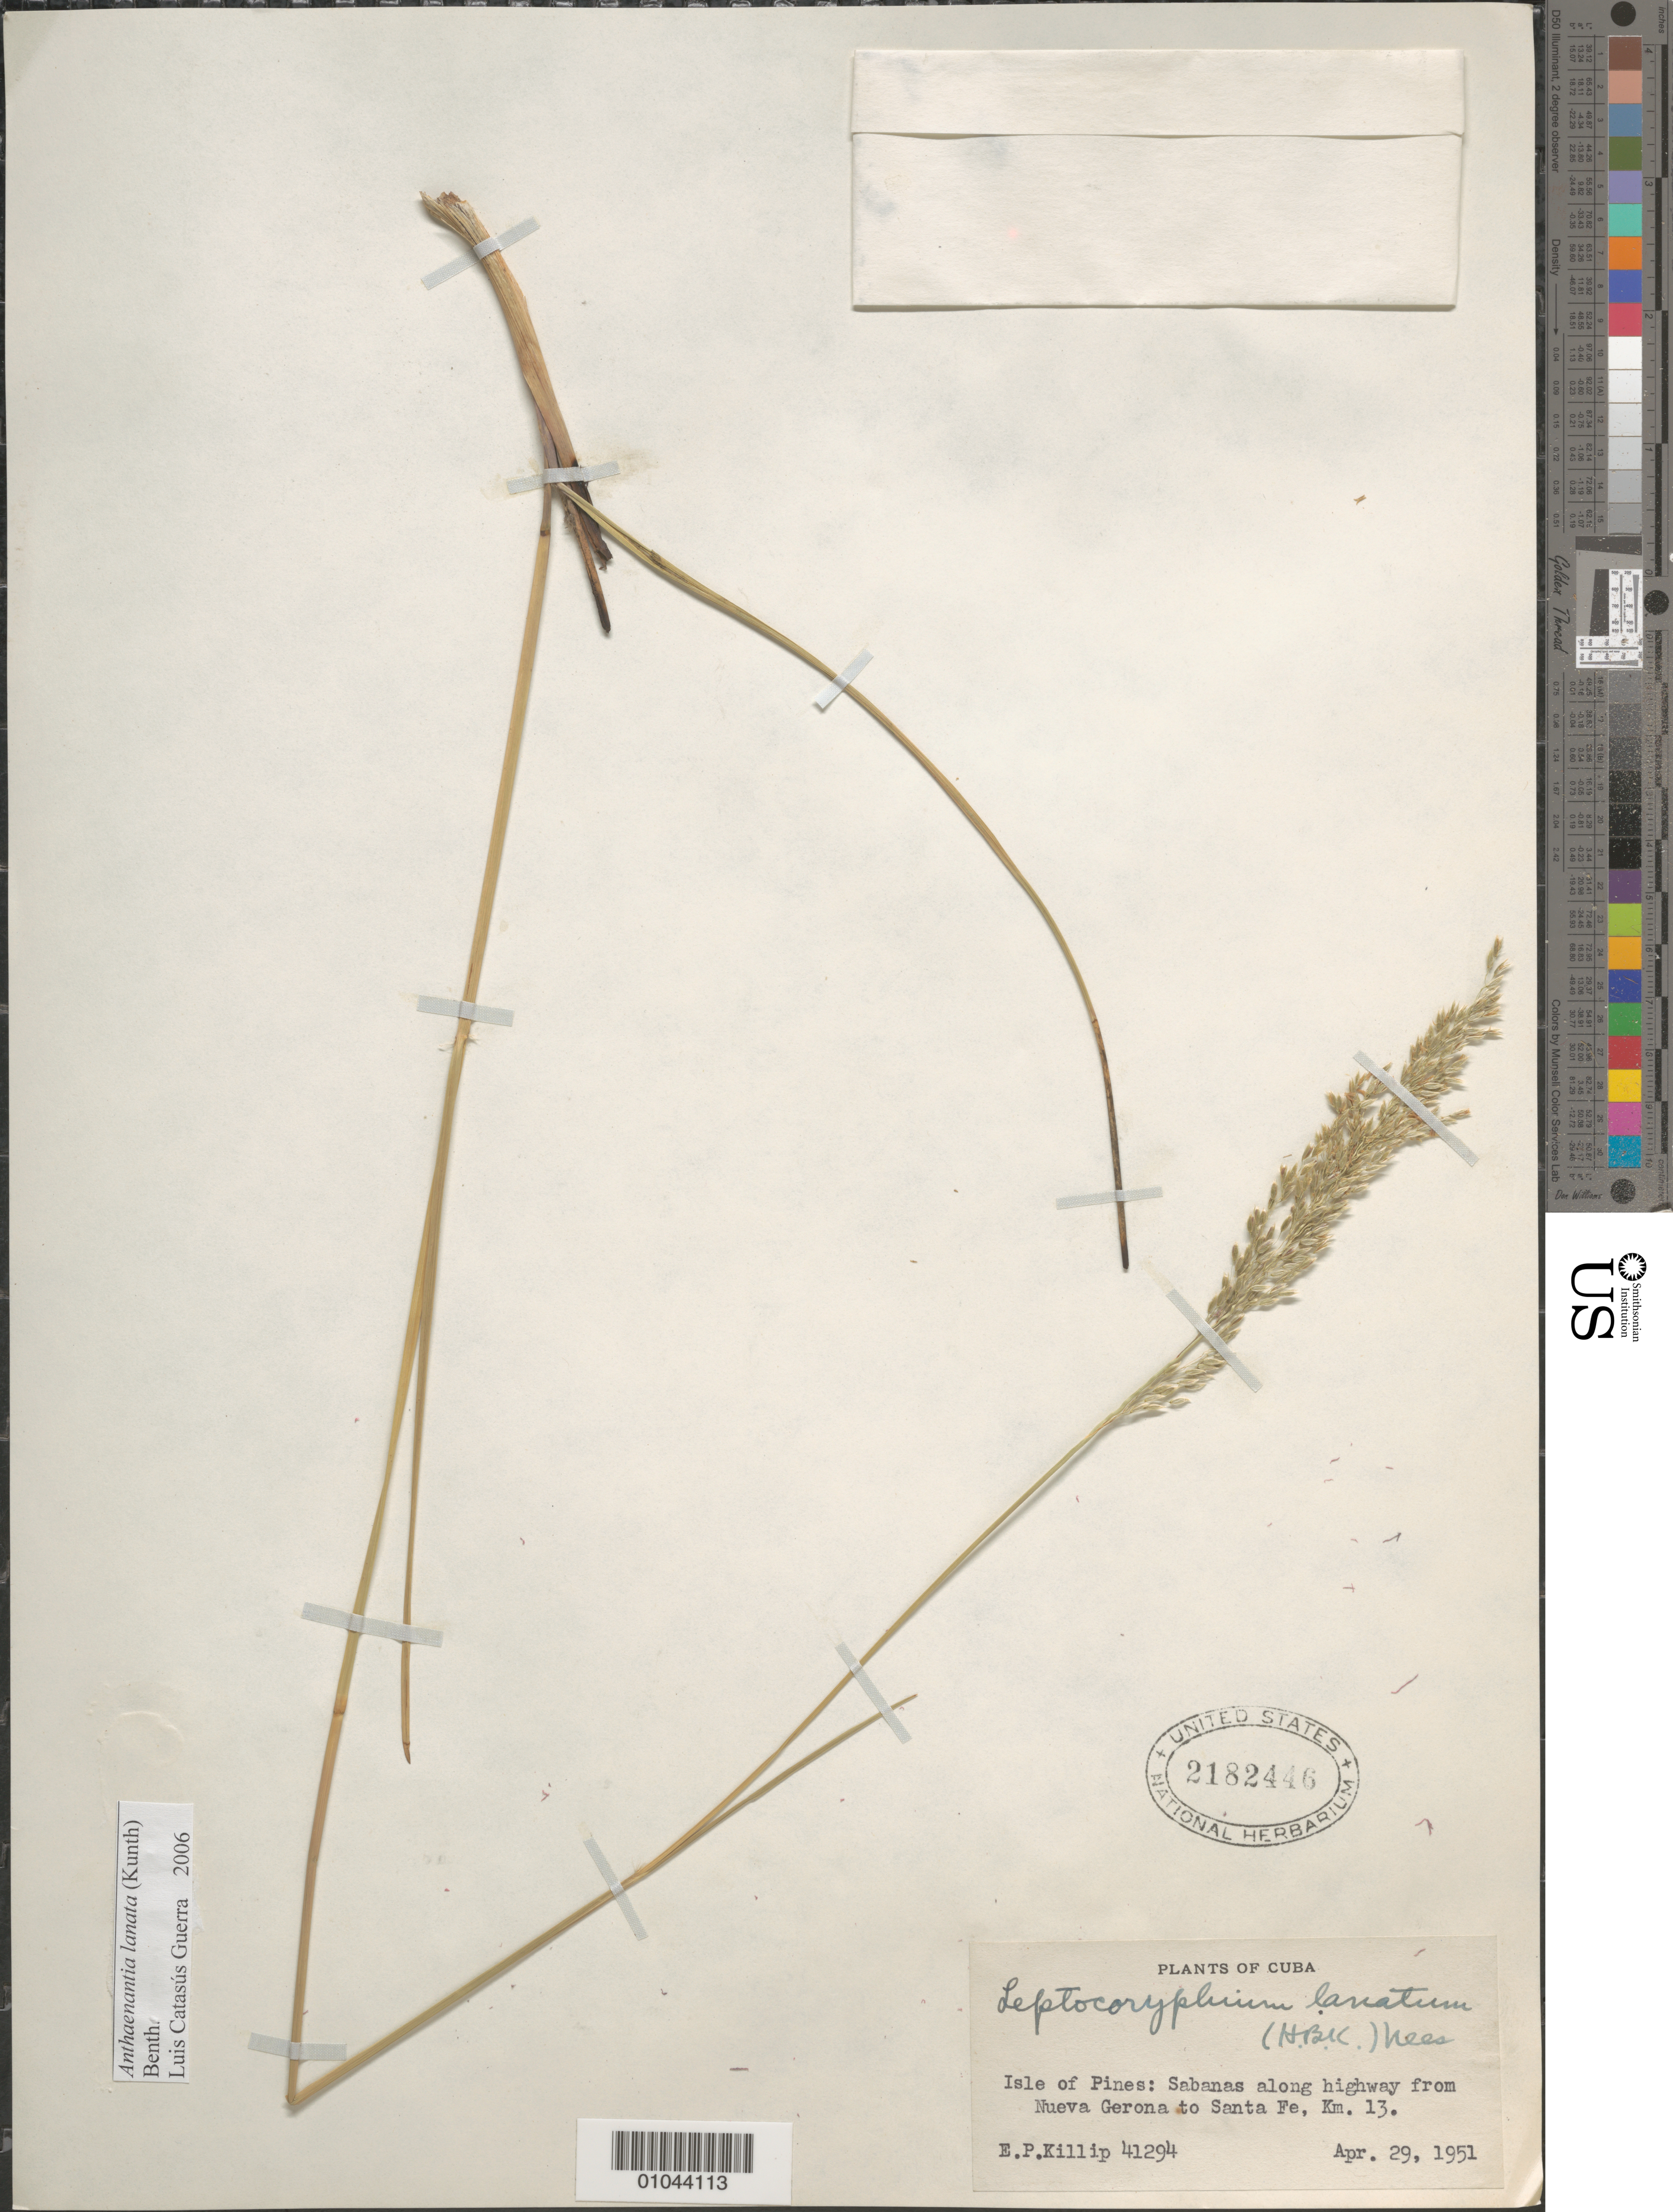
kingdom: Plantae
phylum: Tracheophyta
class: Liliopsida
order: Poales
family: Poaceae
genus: Leptocoryphium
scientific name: Leptocoryphium lanatum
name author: (Kunth) Nees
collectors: E. P. Killip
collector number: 41294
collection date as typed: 29 Aug 1951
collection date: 1951-08-29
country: Cuba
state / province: Isla de la Juventud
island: Isla de la Juventud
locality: Sabanas along highway from Nueva Gerona to Santa Fe, Km 13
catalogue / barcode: US 2182446